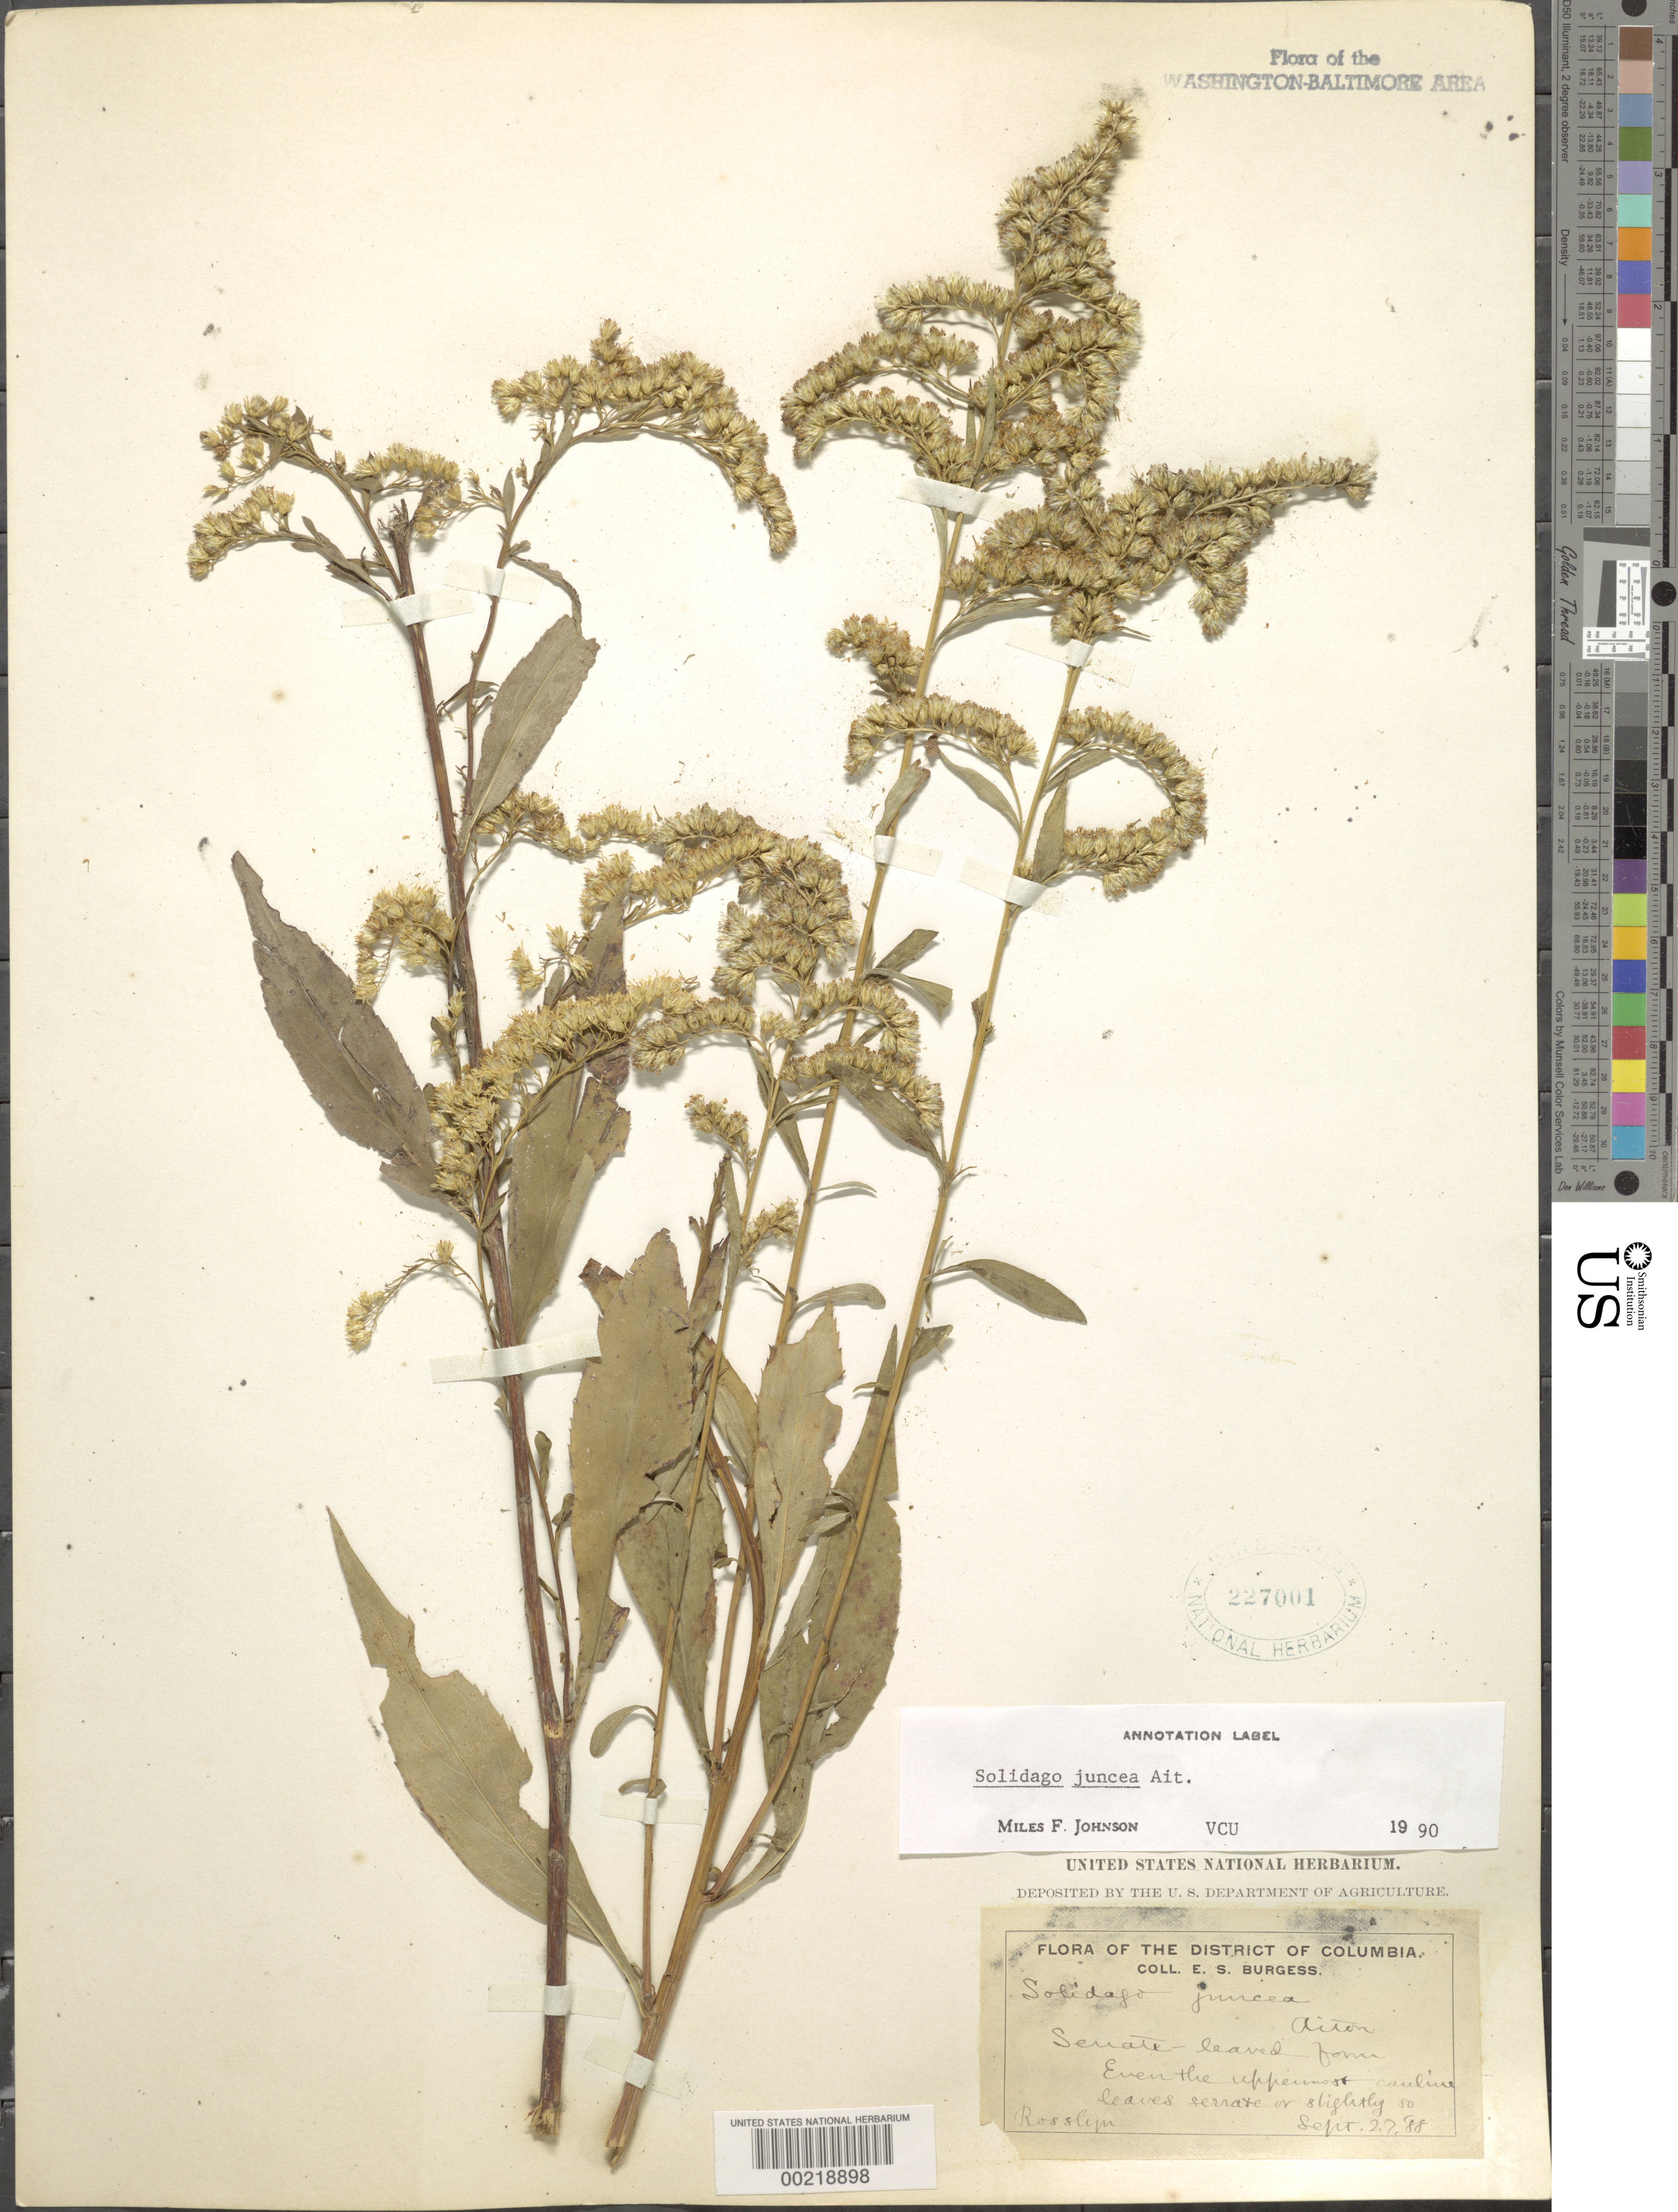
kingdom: Plantae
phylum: Tracheophyta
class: Magnoliopsida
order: Asterales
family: Asteraceae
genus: Solidago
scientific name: Solidago juncea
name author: Aiton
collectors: E. Burgess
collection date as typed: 27 Sep 1888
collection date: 1888-09-27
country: United States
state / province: Virginia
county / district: Arlington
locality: Rosslyn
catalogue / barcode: US 227001